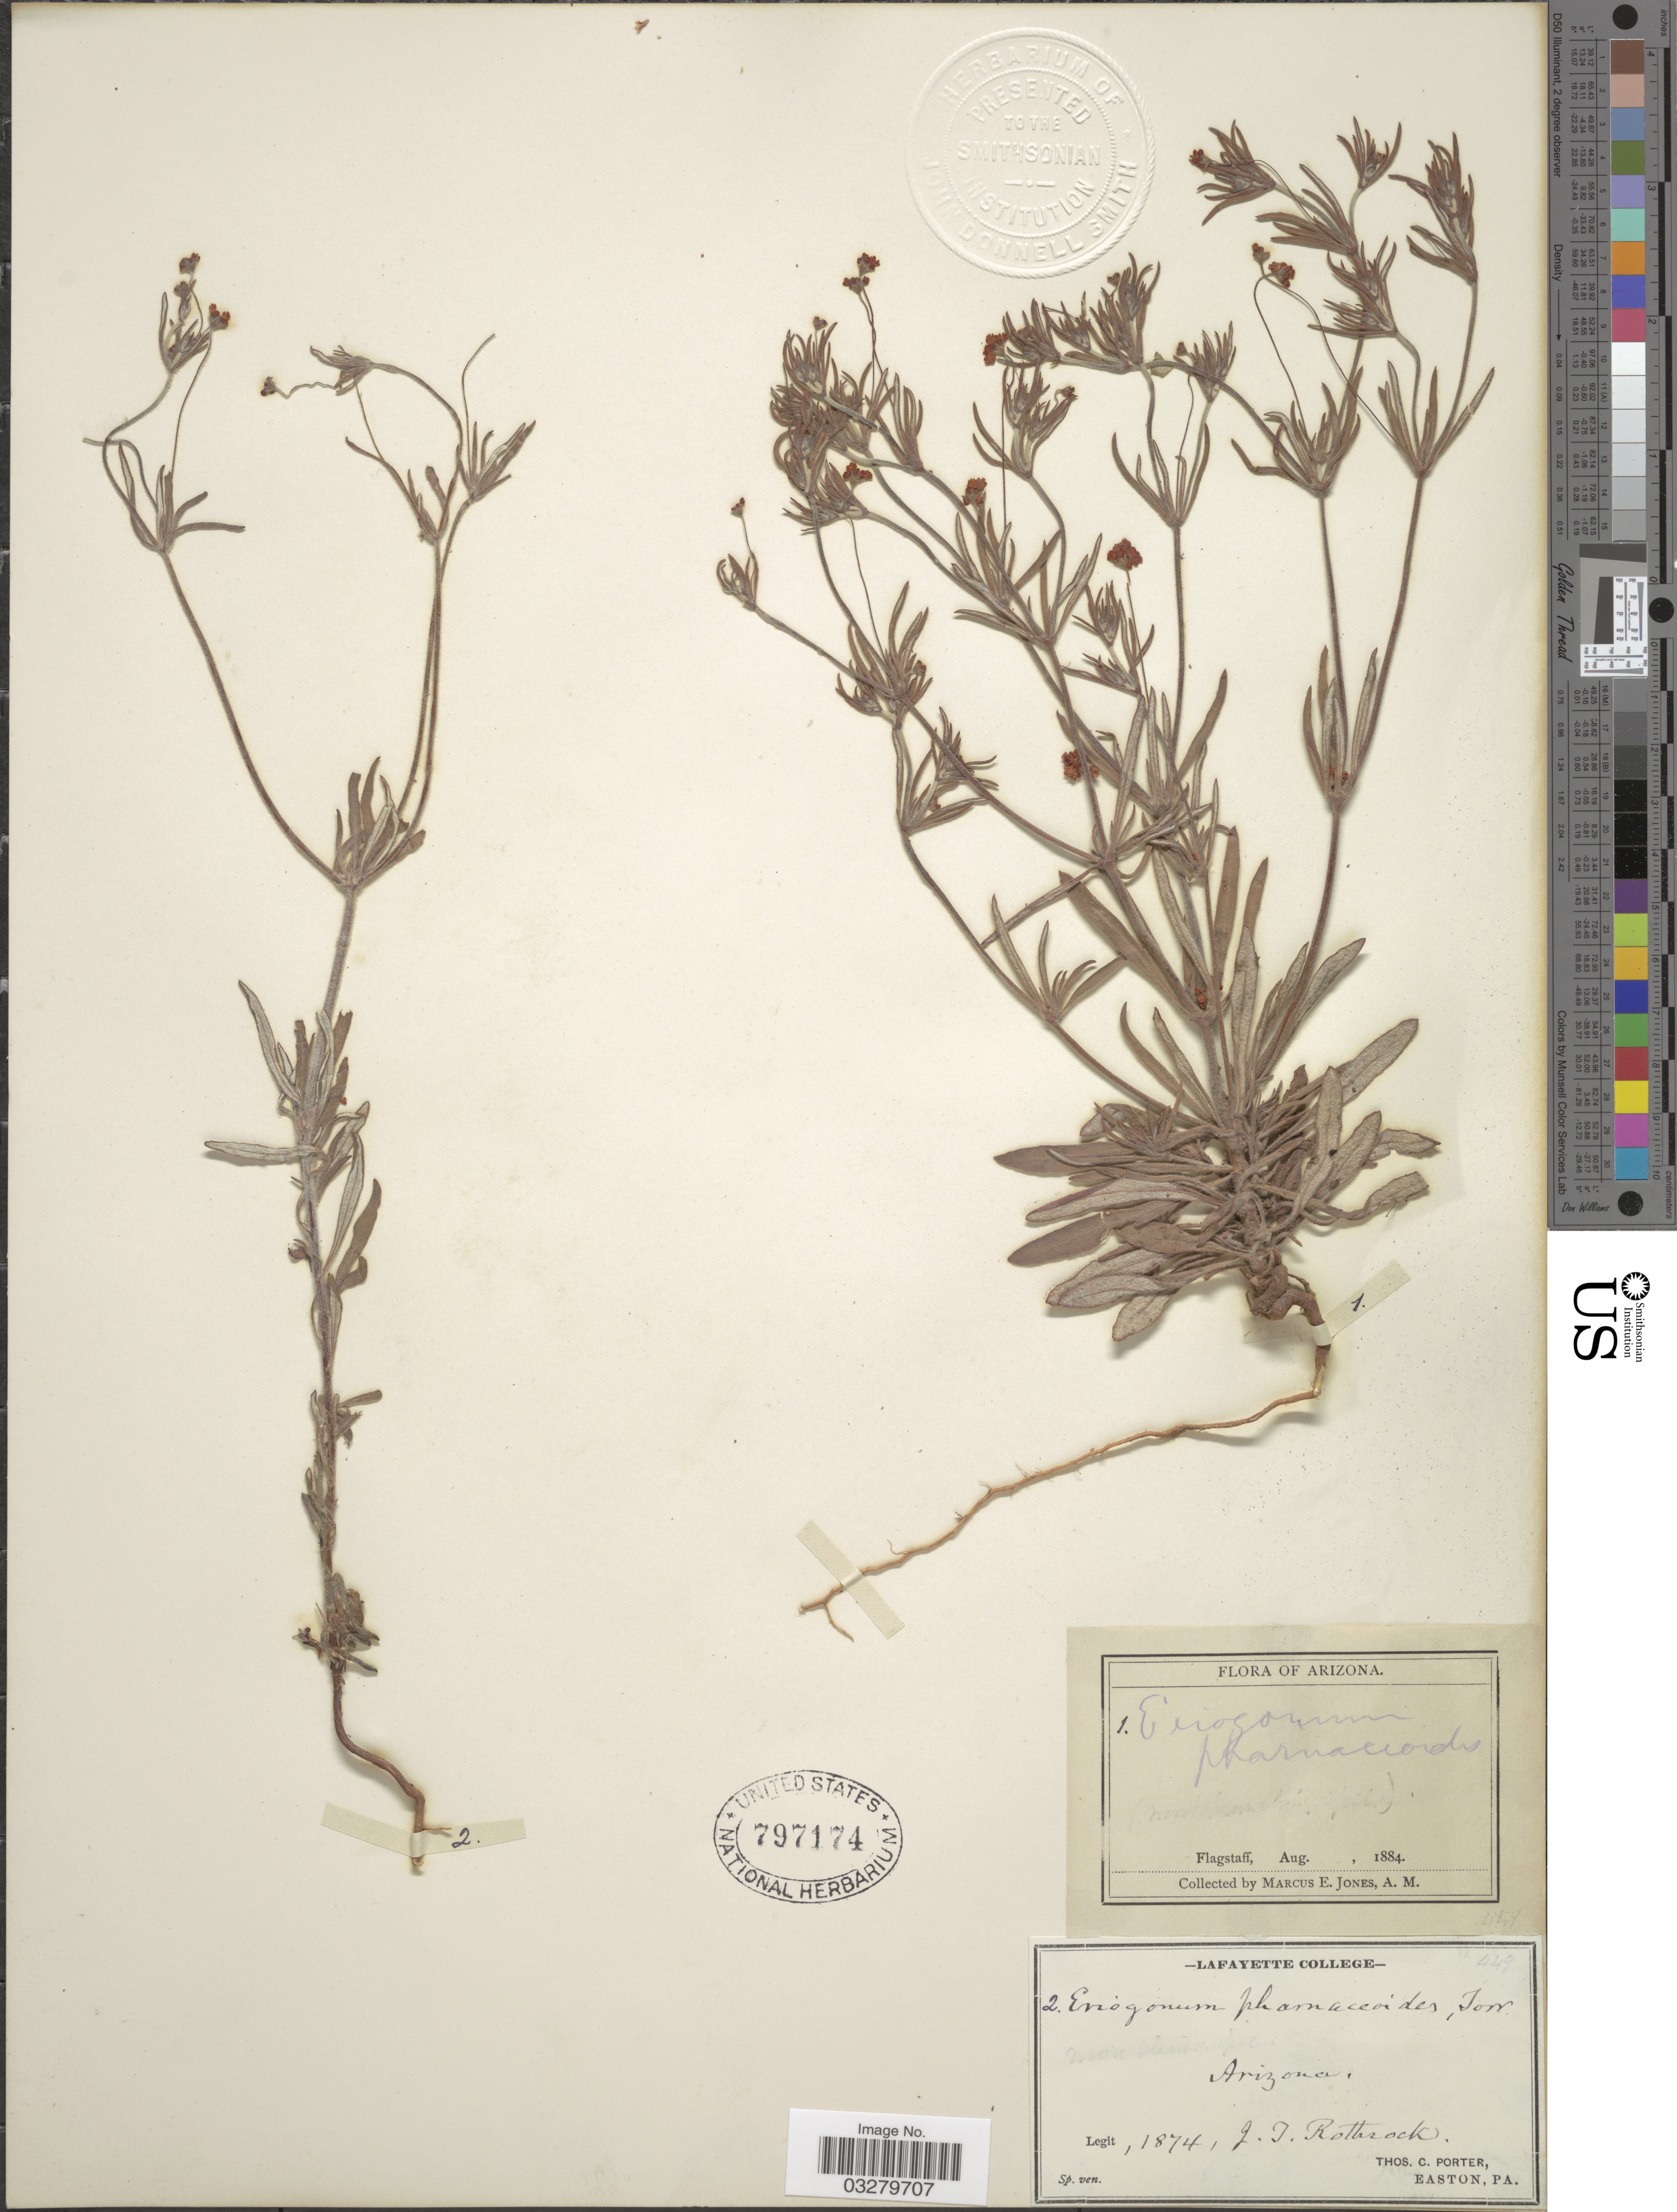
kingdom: Plantae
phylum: Tracheophyta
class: Magnoliopsida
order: Caryophyllales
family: Polygonaceae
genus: Eriogonum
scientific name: Eriogonum pharnaceoides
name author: Torr.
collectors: J. T. Rothrock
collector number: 2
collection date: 1874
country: United States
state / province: Arizona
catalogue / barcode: US 797174-2